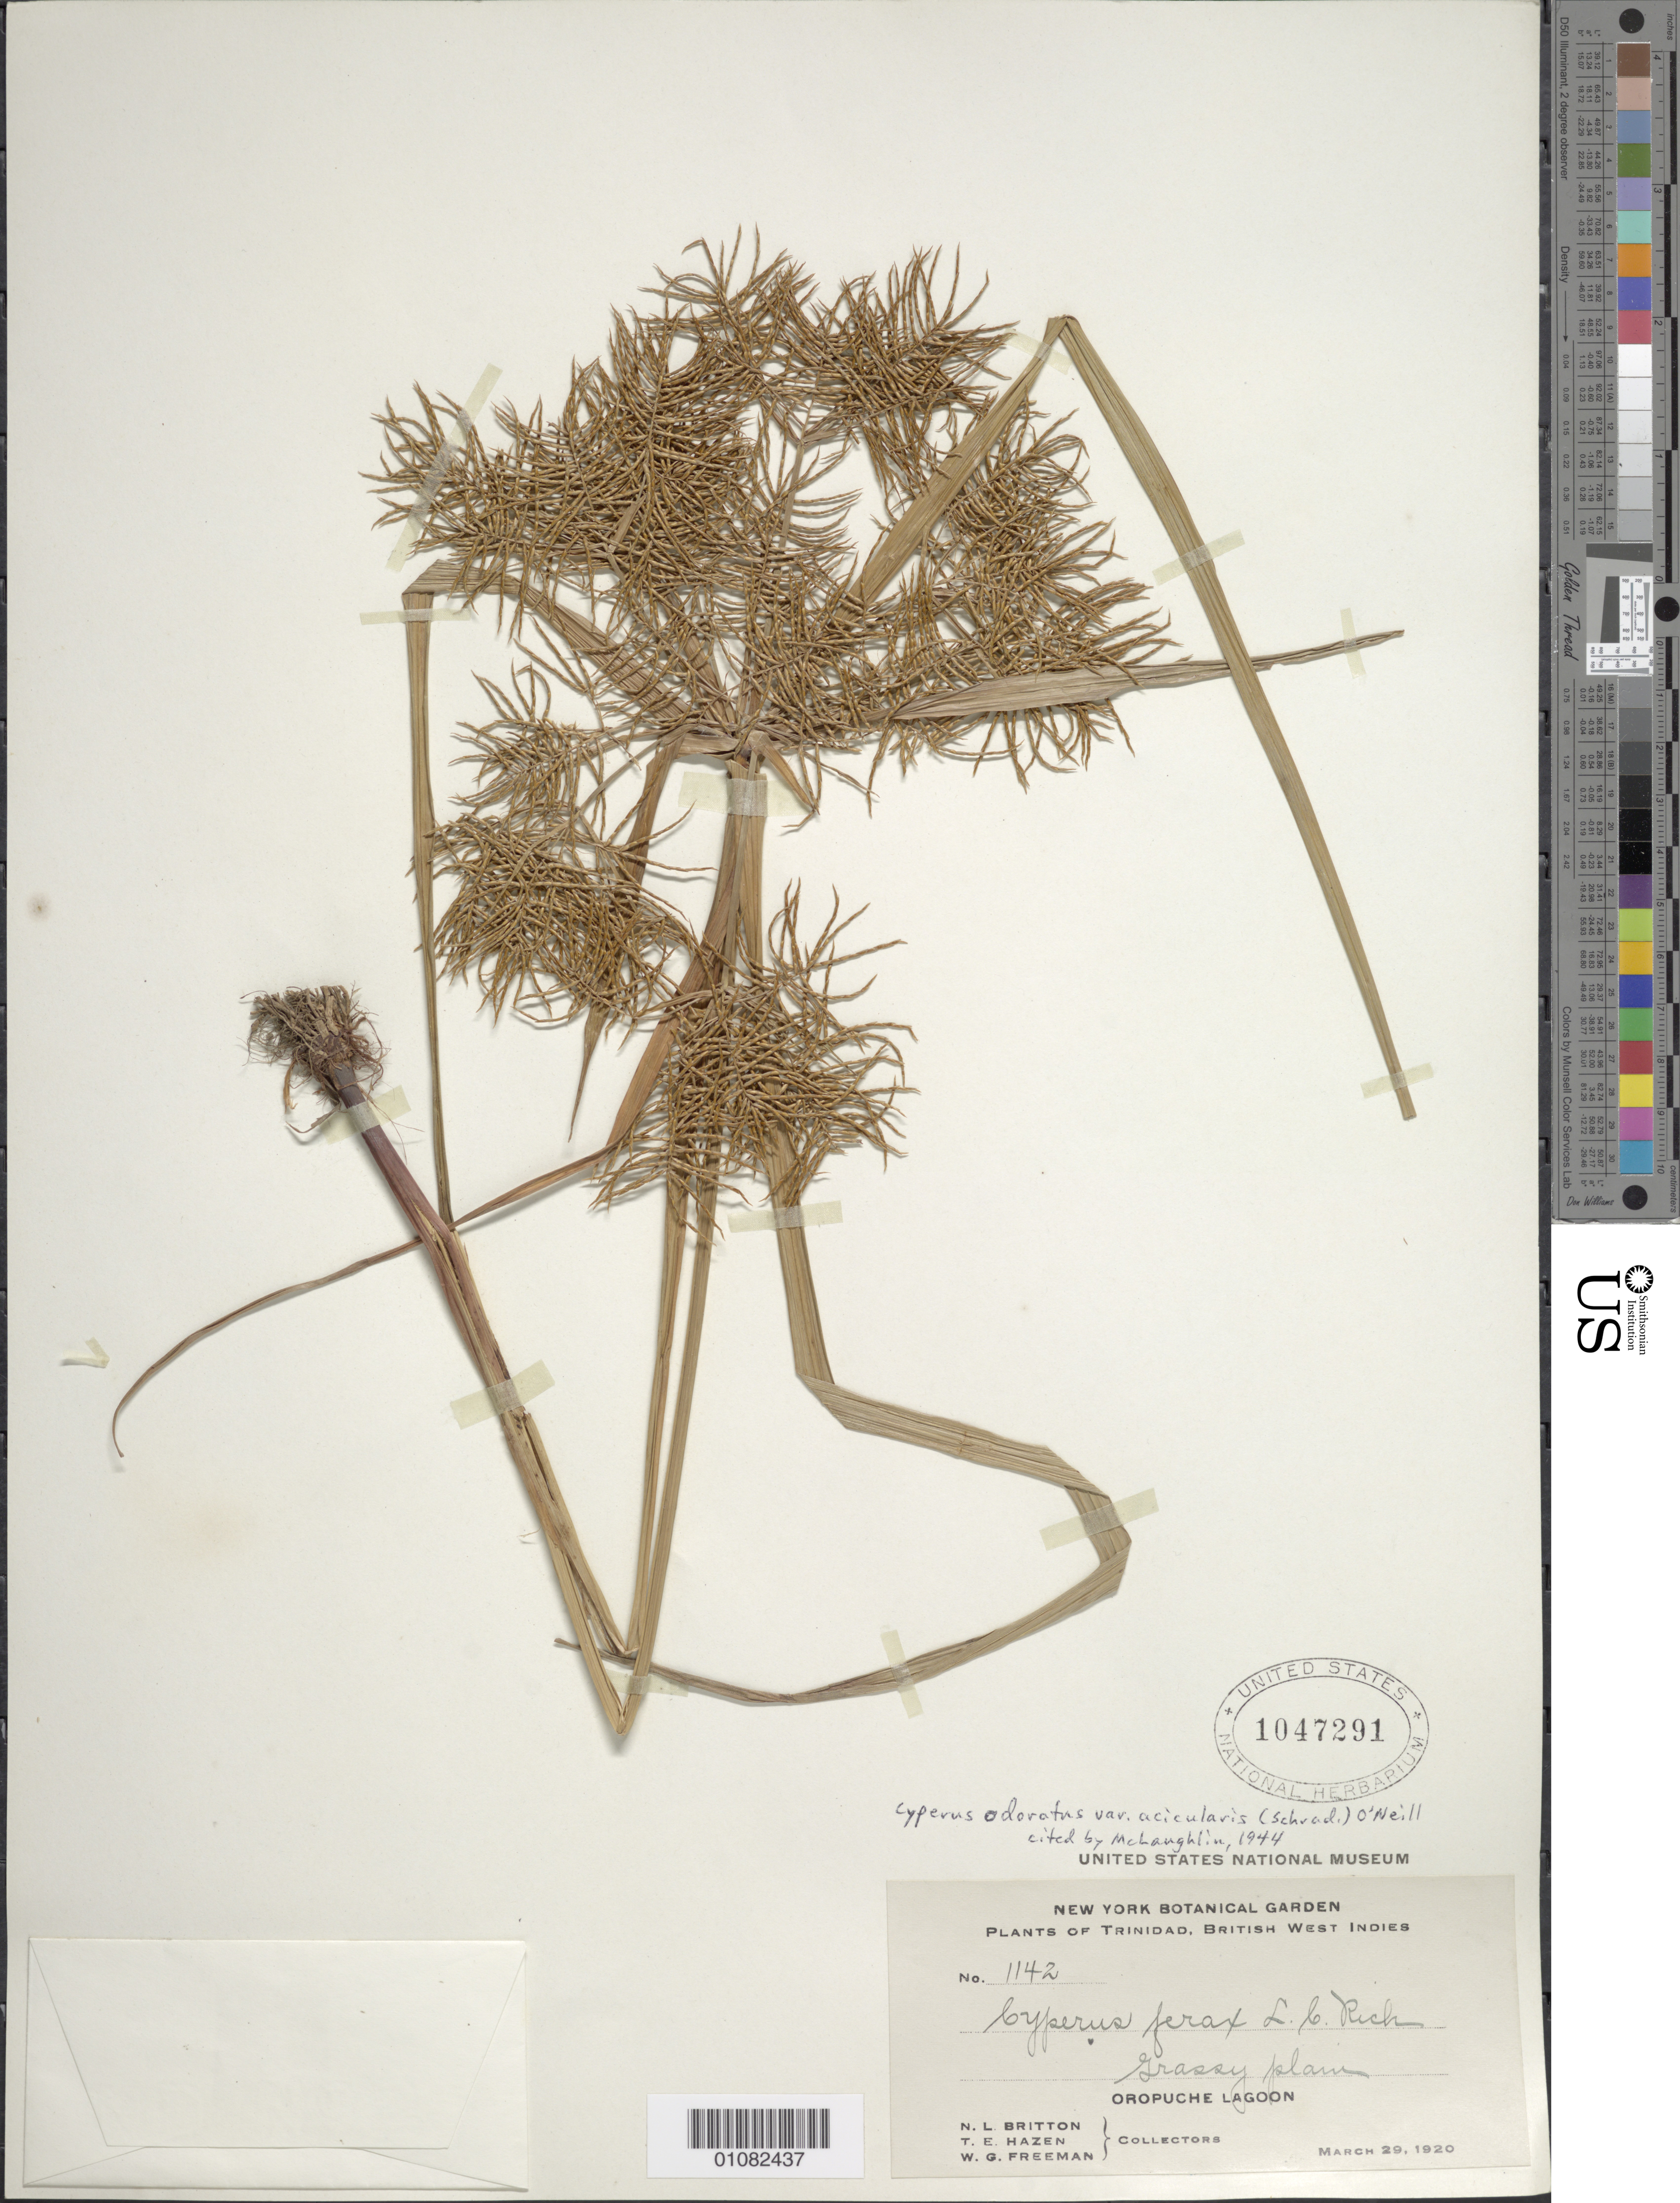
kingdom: Plantae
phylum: Tracheophyta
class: Liliopsida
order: Poales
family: Cyperaceae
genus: Cyperus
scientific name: Cyperus strongii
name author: G.C. Tucker & Gandhi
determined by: Strong, Mark T., (BOT), Smithsonian Institution - National Museum of Natural History (UNITED STATES)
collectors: N. Britton, T. E. Hazen & W. Freeman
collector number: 1142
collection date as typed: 29 Mar 1920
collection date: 1920-03-29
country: Trinidad and Tobago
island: Trinidad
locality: Oropuche Lagoon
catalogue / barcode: US 1047291